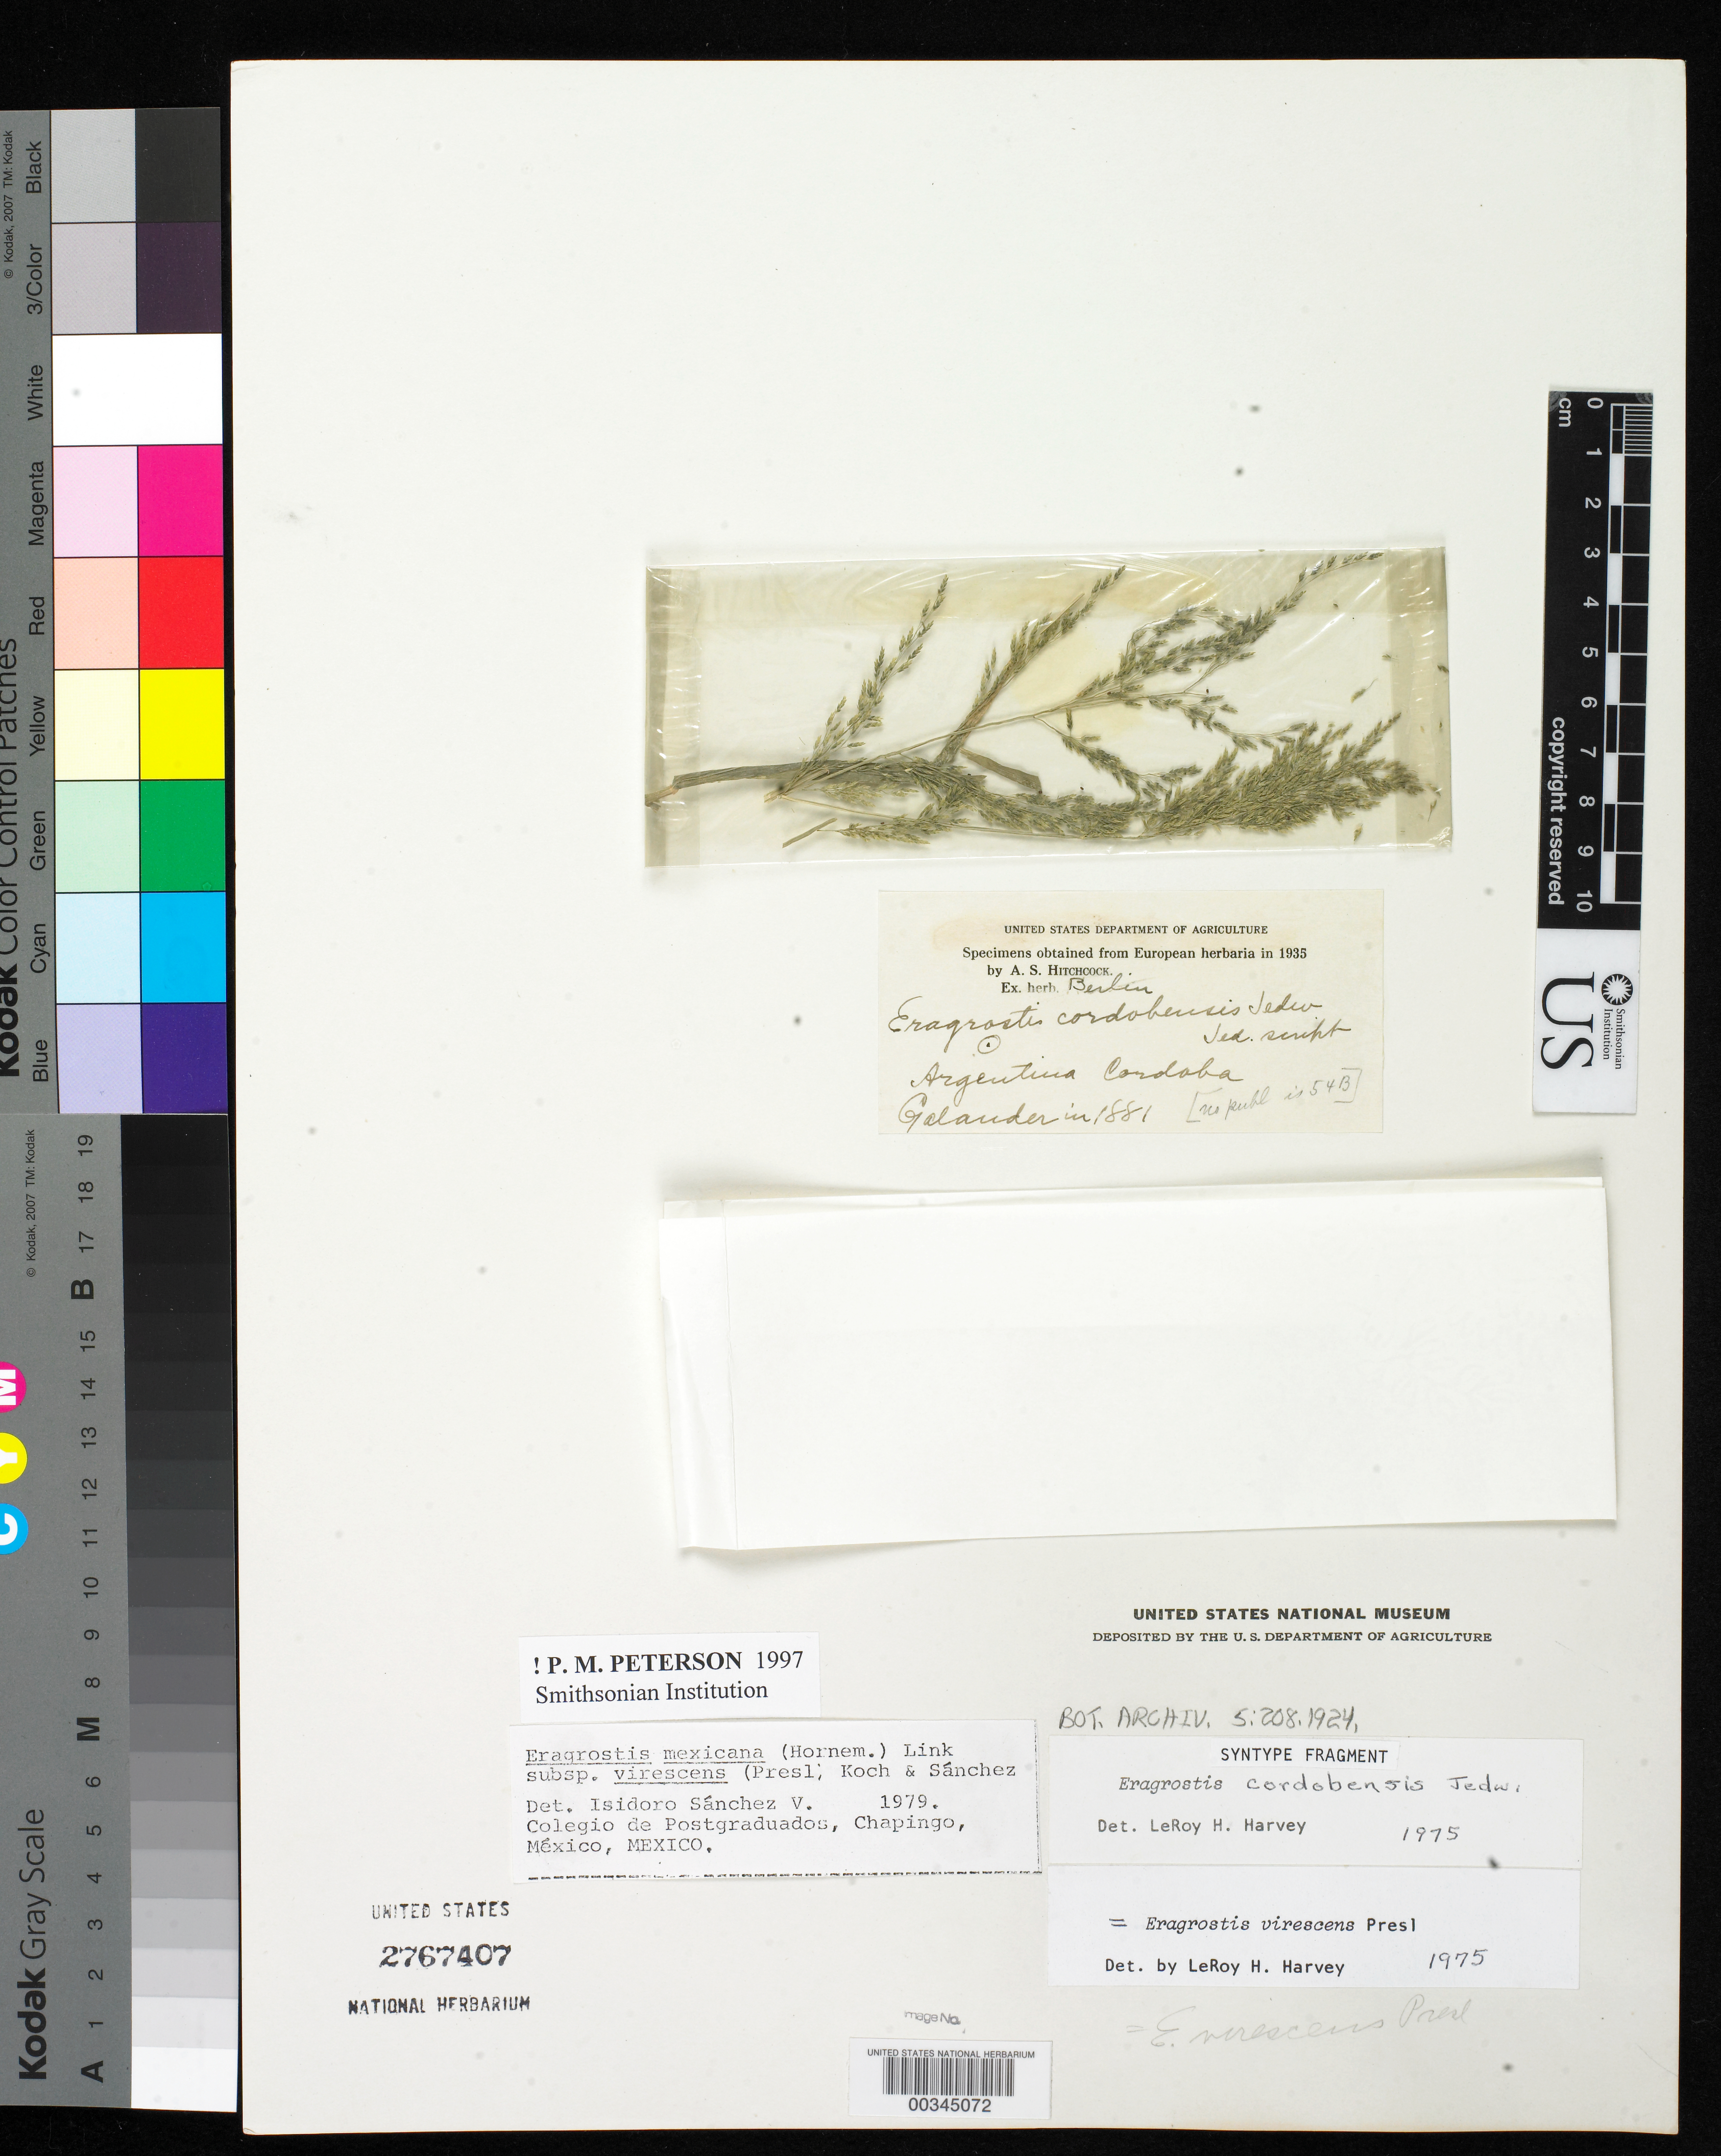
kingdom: Plantae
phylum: Tracheophyta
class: Liliopsida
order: Poales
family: Poaceae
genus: Eragrostis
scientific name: Eragrostis cordobensis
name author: Jedwabn.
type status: Type Fragment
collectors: -. Garlander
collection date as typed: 1881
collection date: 1881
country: Argentina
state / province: Córdoba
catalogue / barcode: US 2767407